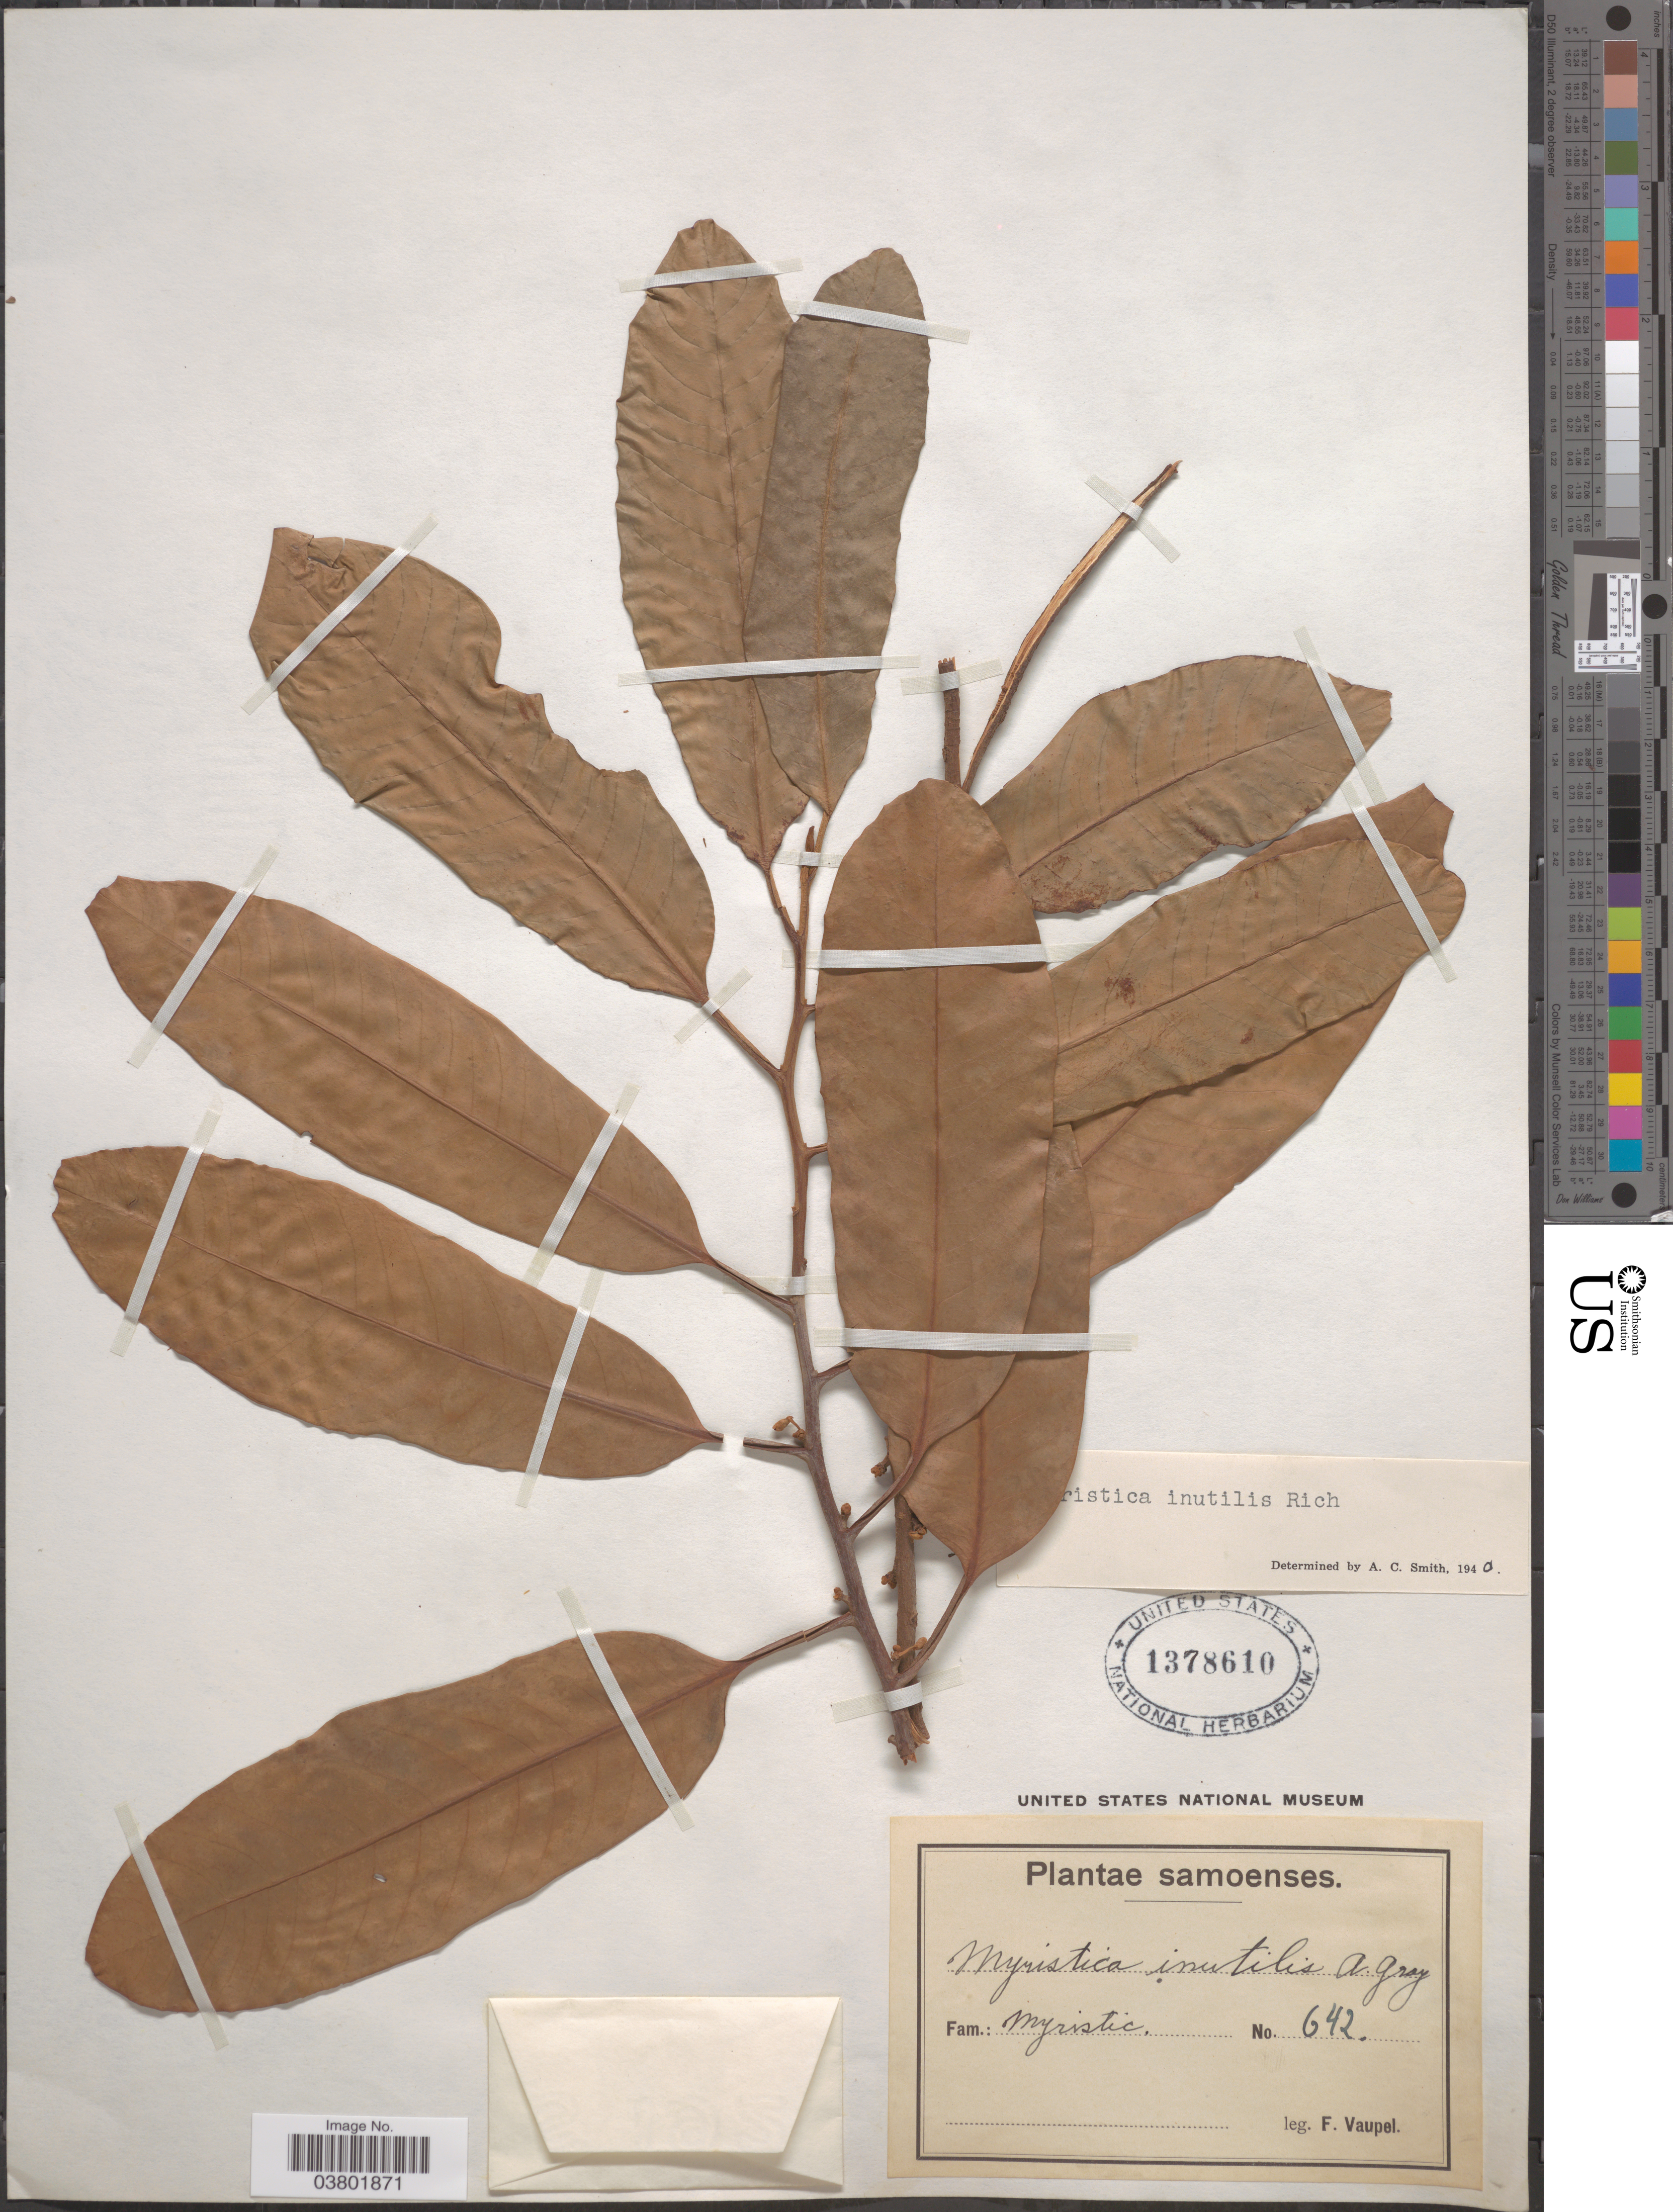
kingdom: Plantae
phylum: Tracheophyta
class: Magnoliopsida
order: Magnoliales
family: Myristicaceae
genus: Myristica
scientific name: Myristica inutilis subsp. inutilis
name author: A. Gray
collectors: F. Vaupel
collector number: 642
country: Samoa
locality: Samoenses.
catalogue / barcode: US 1378610